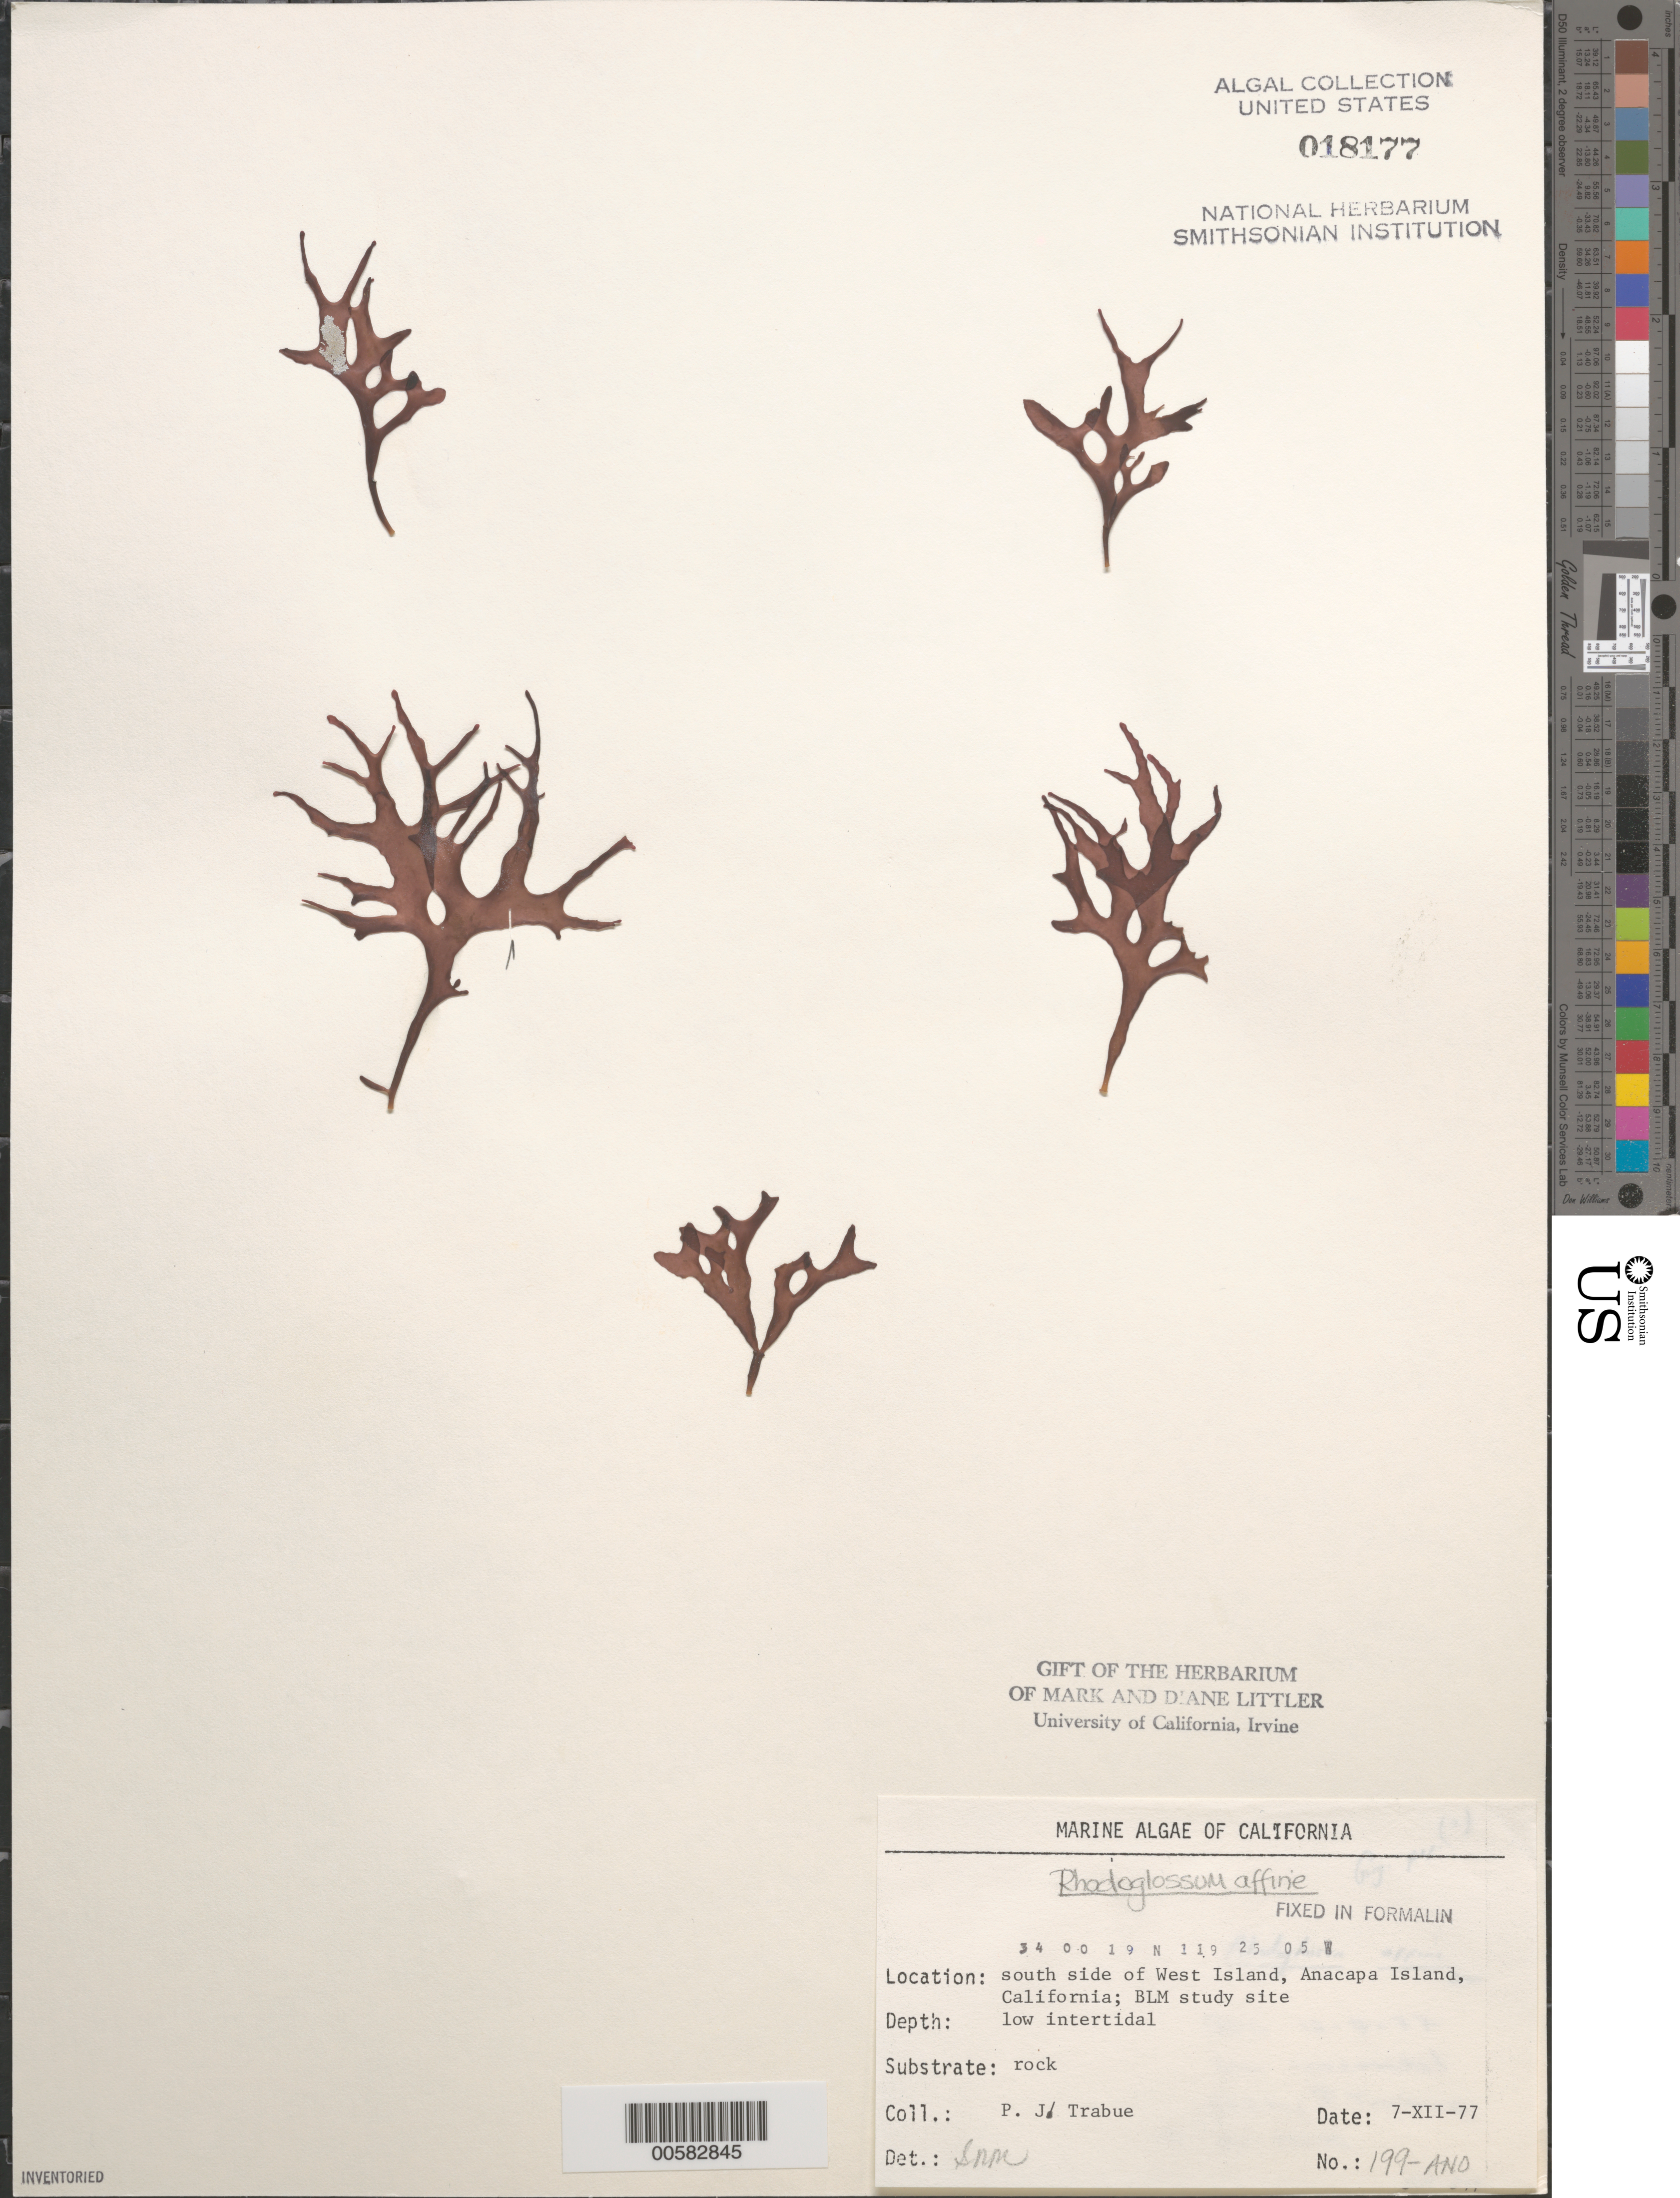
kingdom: Plantae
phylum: Rhodophyta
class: Florideophyceae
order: Gigartinales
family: Gigartinaceae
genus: Mazzaella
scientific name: Mazzaella affinis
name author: (Harvey) Fredericq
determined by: Algae name updating Project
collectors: P. J. Trabue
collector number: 199-ANO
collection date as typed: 07 Dec 1977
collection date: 1977-12-07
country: United States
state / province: California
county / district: Ventura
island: Anacapa Island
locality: South side of west island, near Cat Rock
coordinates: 34 00'19"N, 119 25'05"W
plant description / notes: BLM-SOCALBIGHT Rocky Intertidal Survey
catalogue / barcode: US 18177